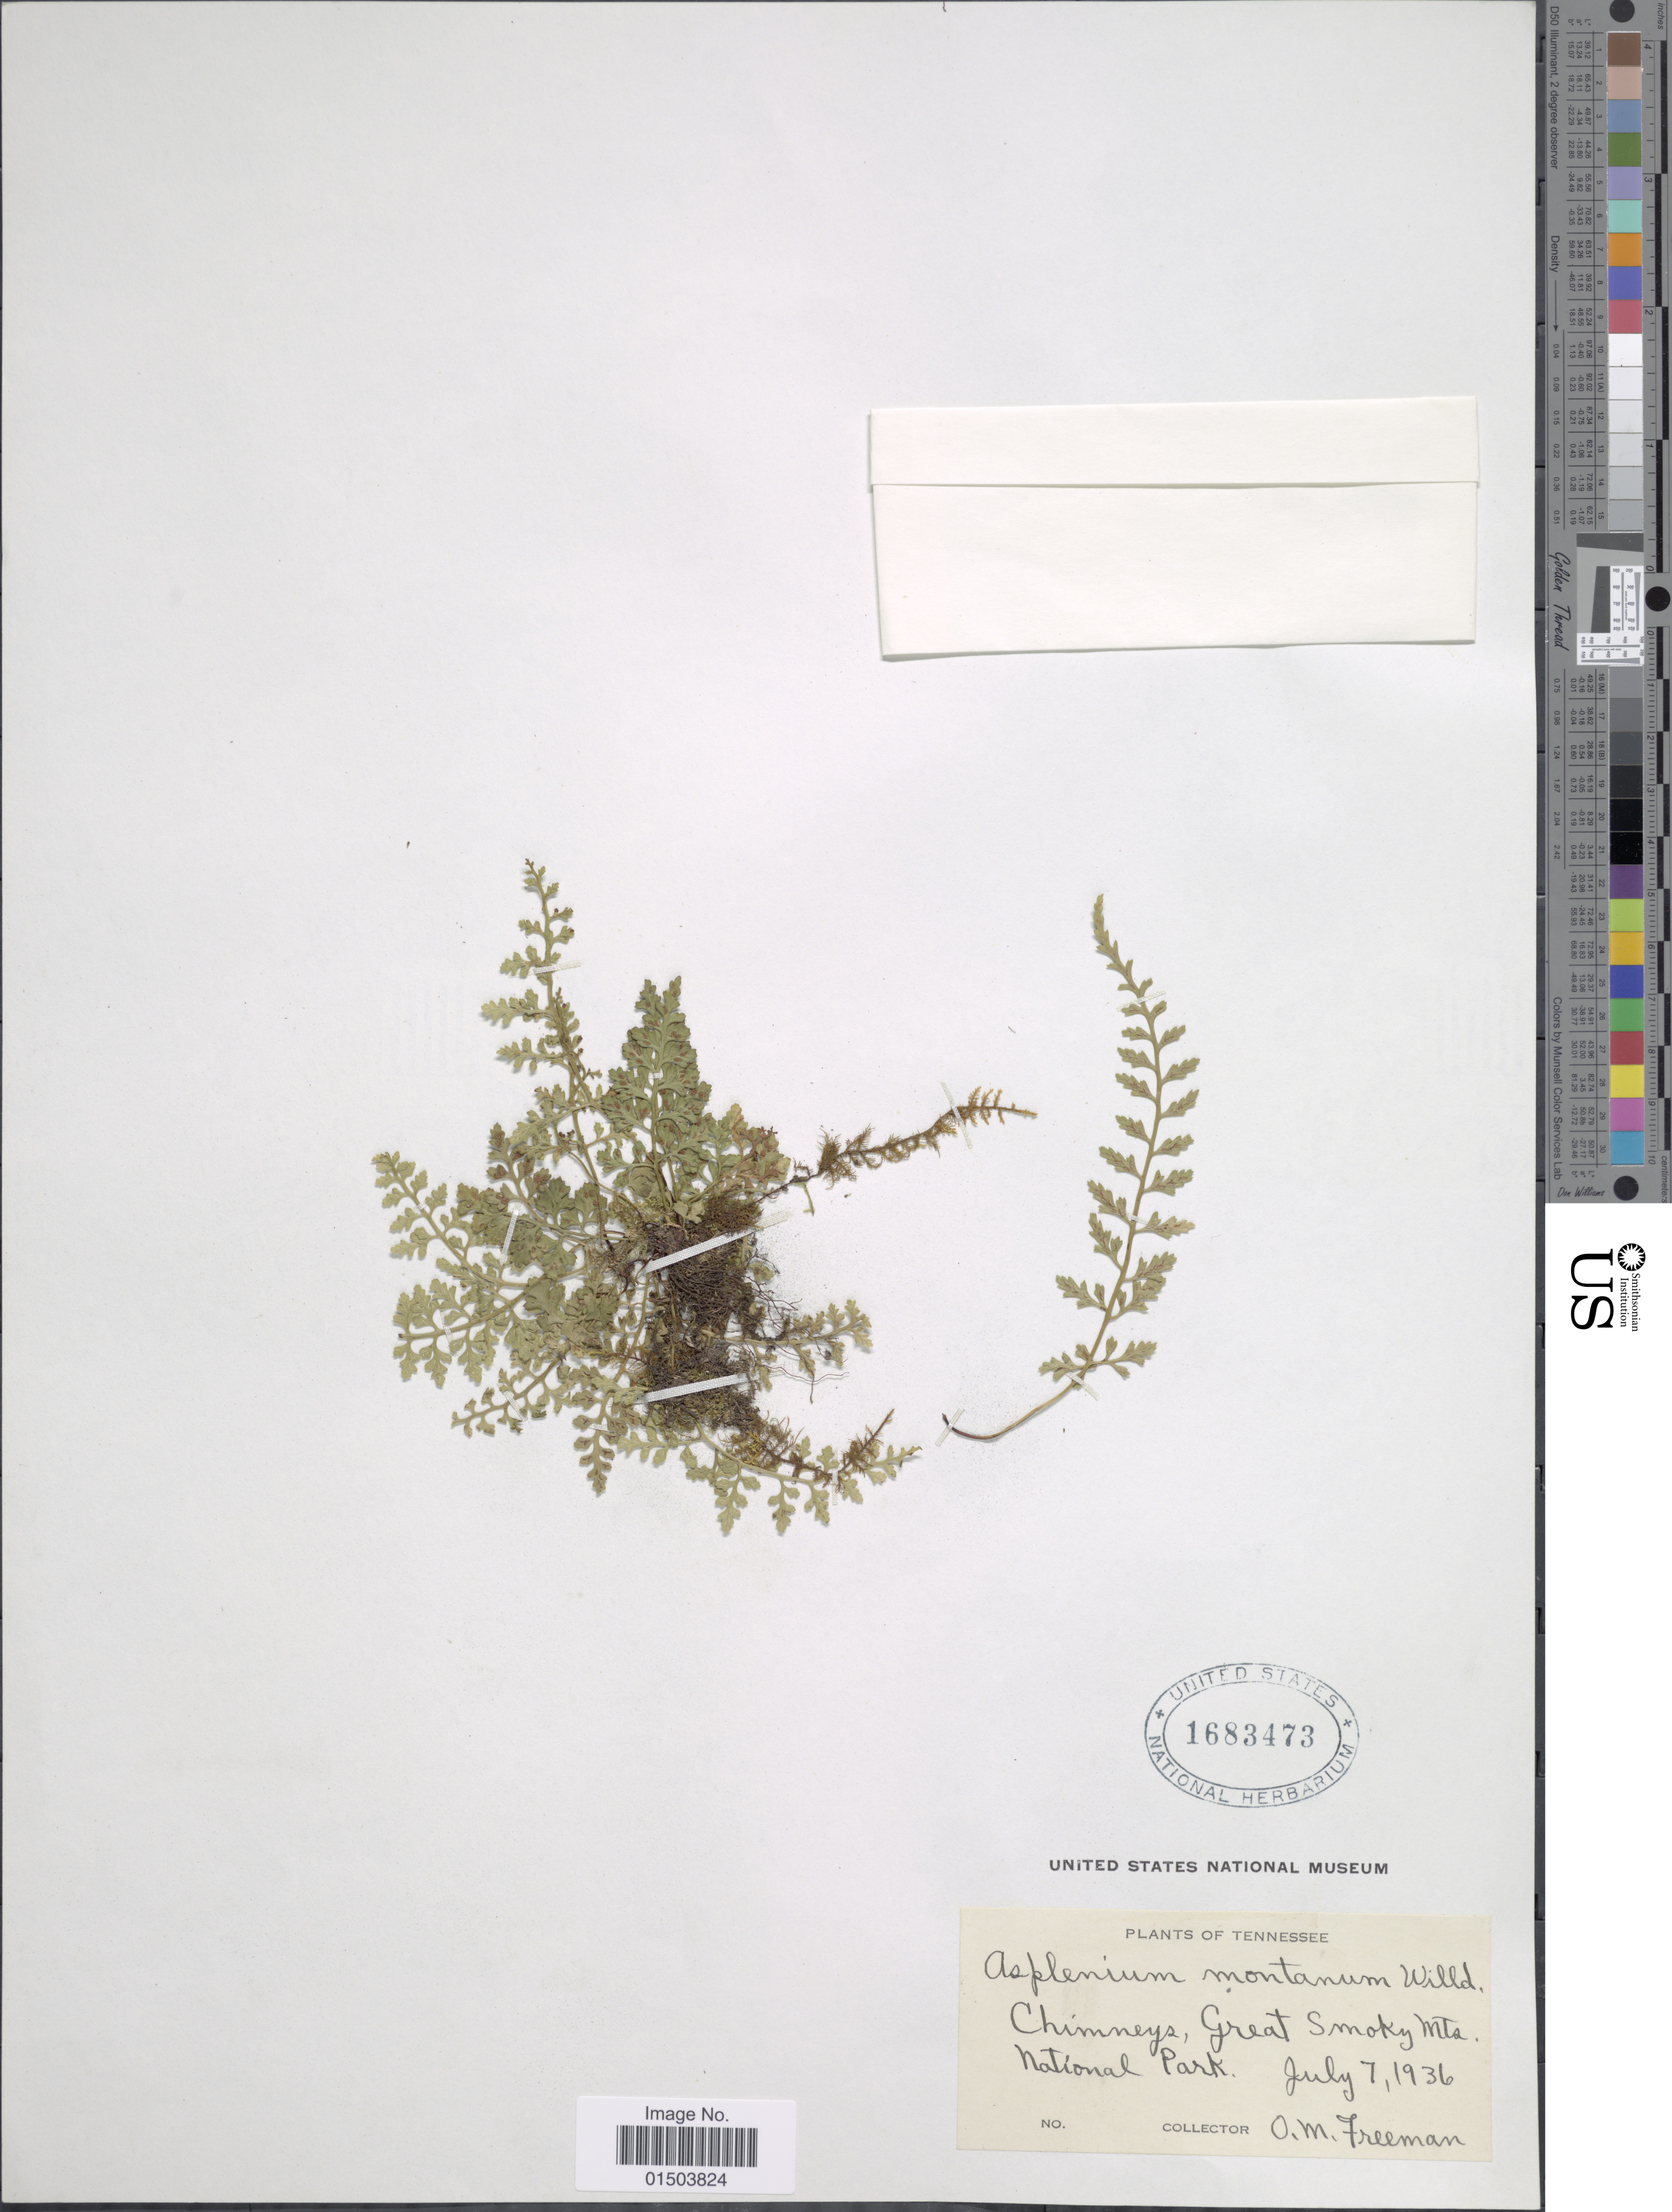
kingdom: Plantae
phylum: Tracheophyta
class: Polypodiopsida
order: Polypodiales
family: Aspleniaceae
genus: Asplenium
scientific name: Asplenium montanum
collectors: O. Freeman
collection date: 1936-07-07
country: United States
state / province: Tennessee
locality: Chimneys, Great Smoky Mts. National Park.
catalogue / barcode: US 1683473